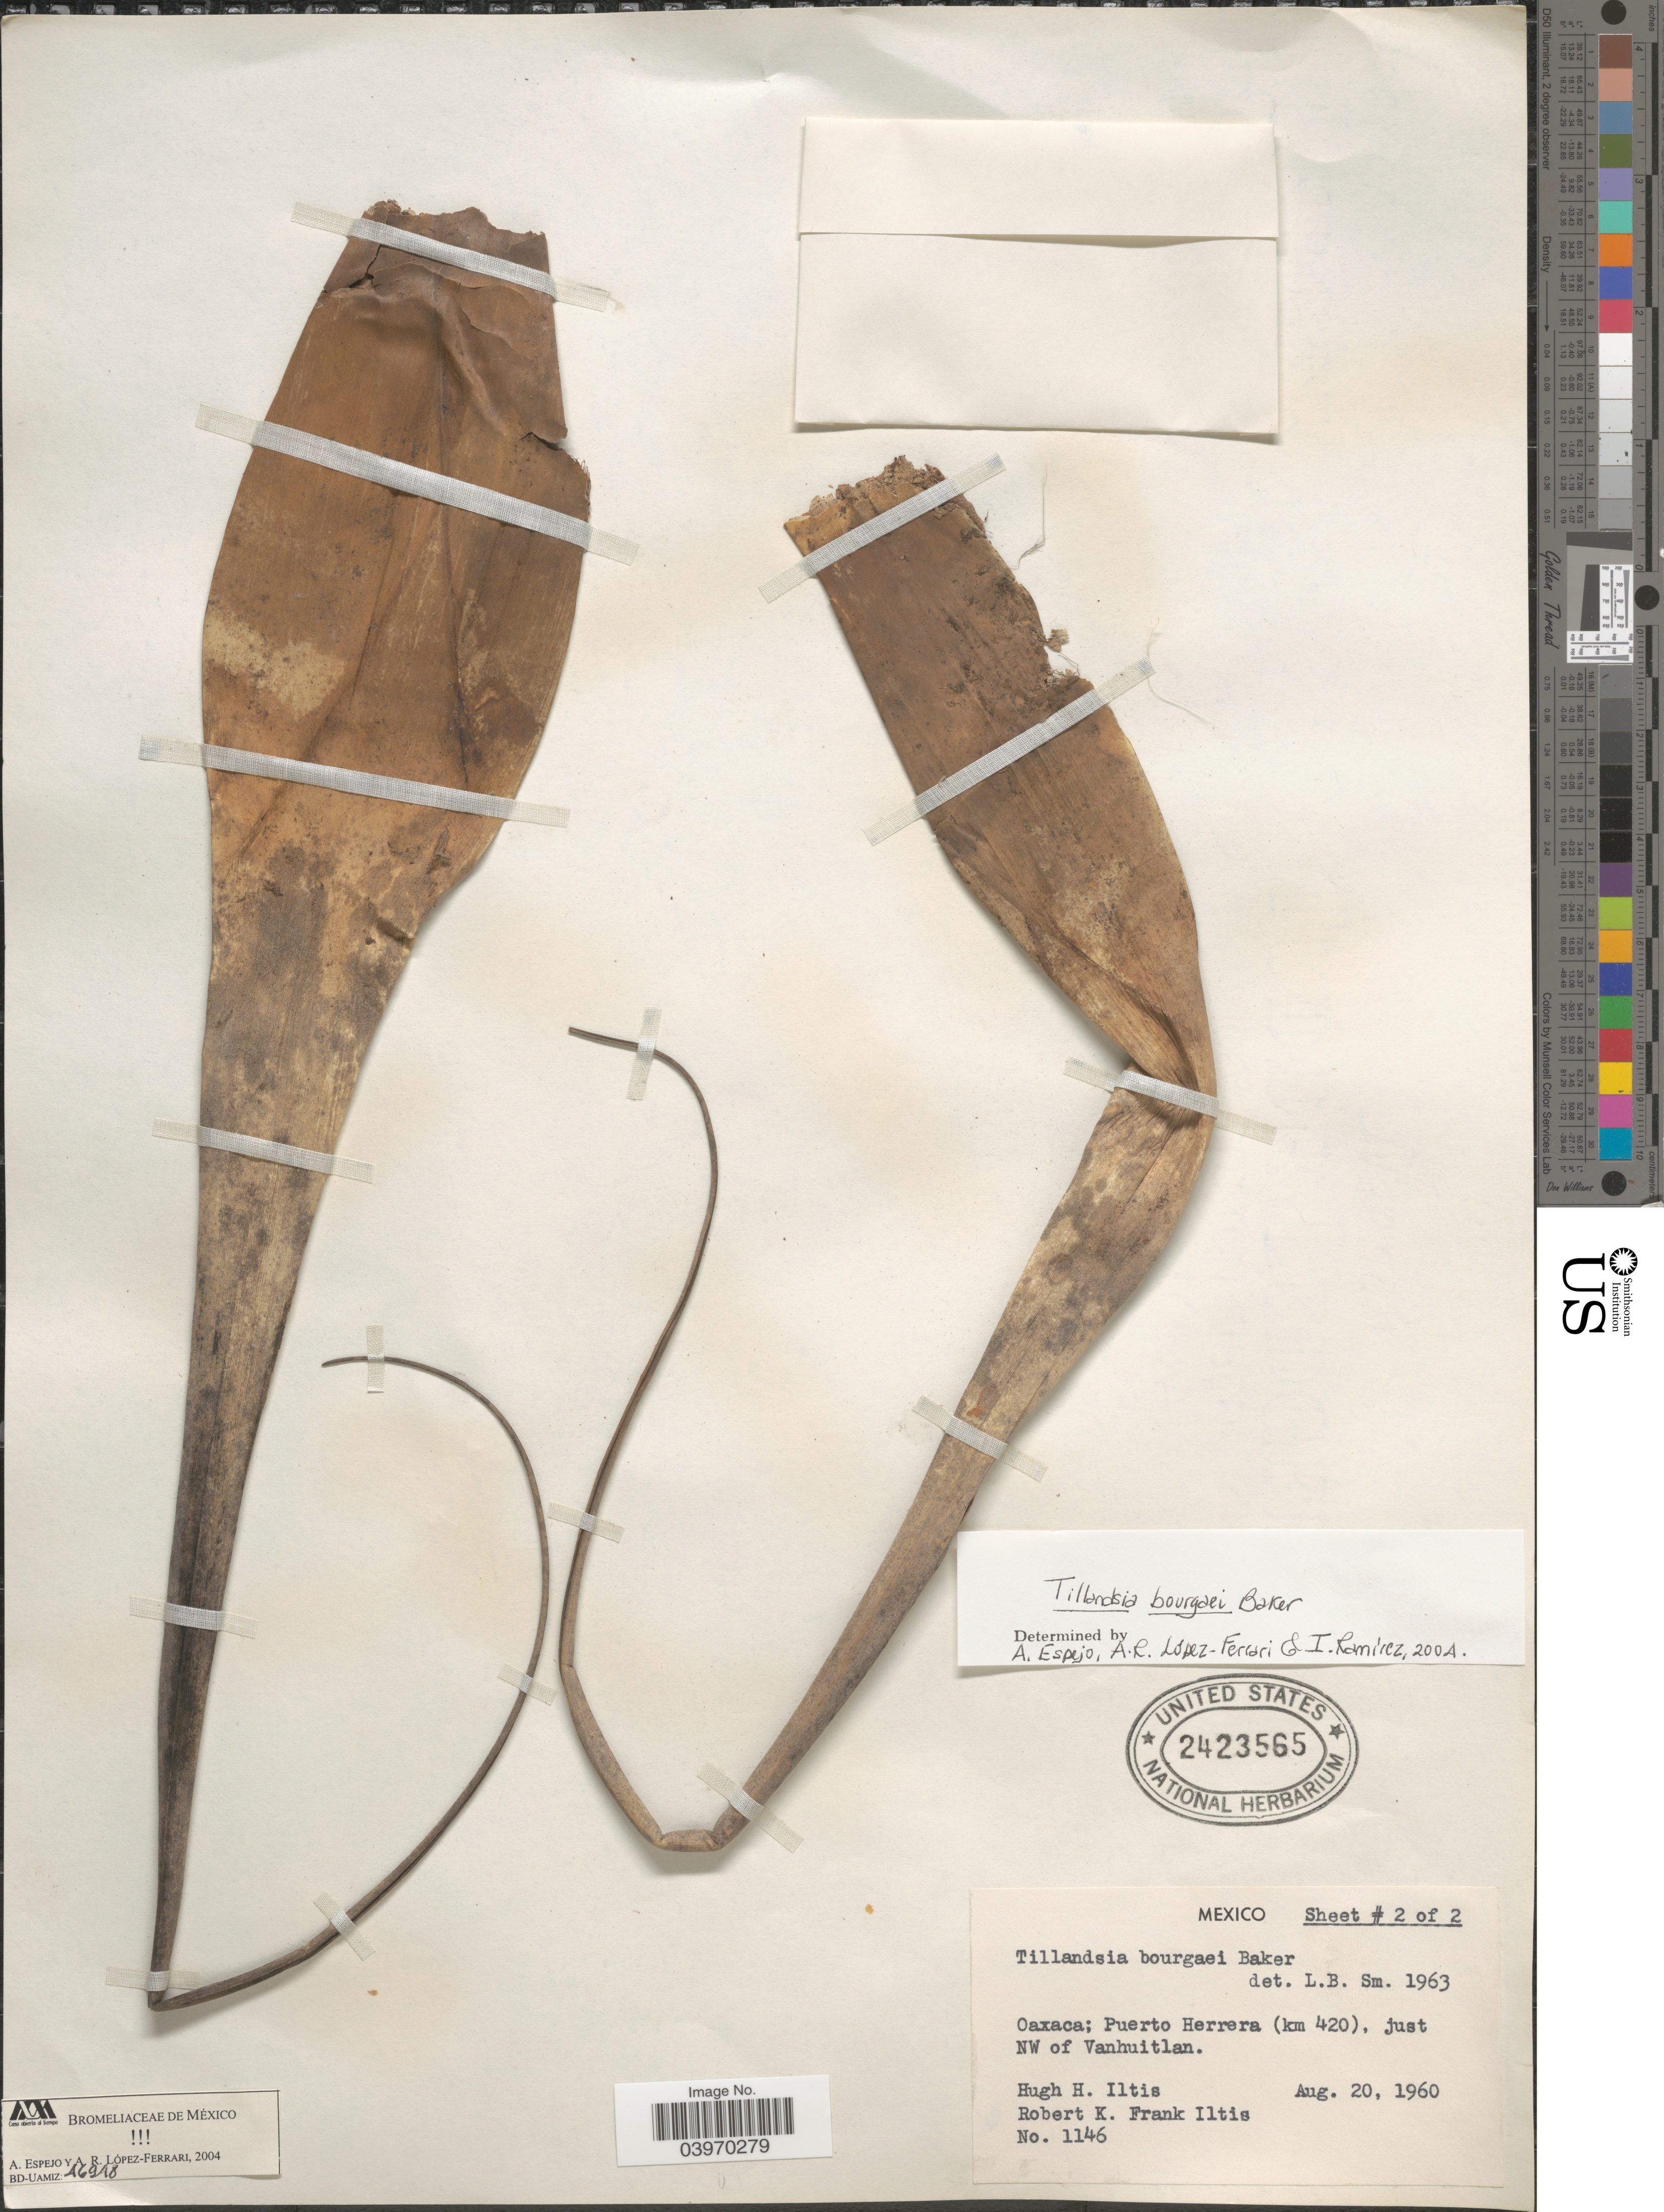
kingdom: Plantae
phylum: Tracheophyta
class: Liliopsida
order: Poales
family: Bromeliaceae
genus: Tillandsia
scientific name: Tillandsia bourgaei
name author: Baker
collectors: H. H. Iltis & R. K. Iltis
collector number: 1146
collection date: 1960-08-20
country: Mexico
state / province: Oaxaca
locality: Puerto Herrera (km 420), just NW of Vanhuitlan.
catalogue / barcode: US 2423565